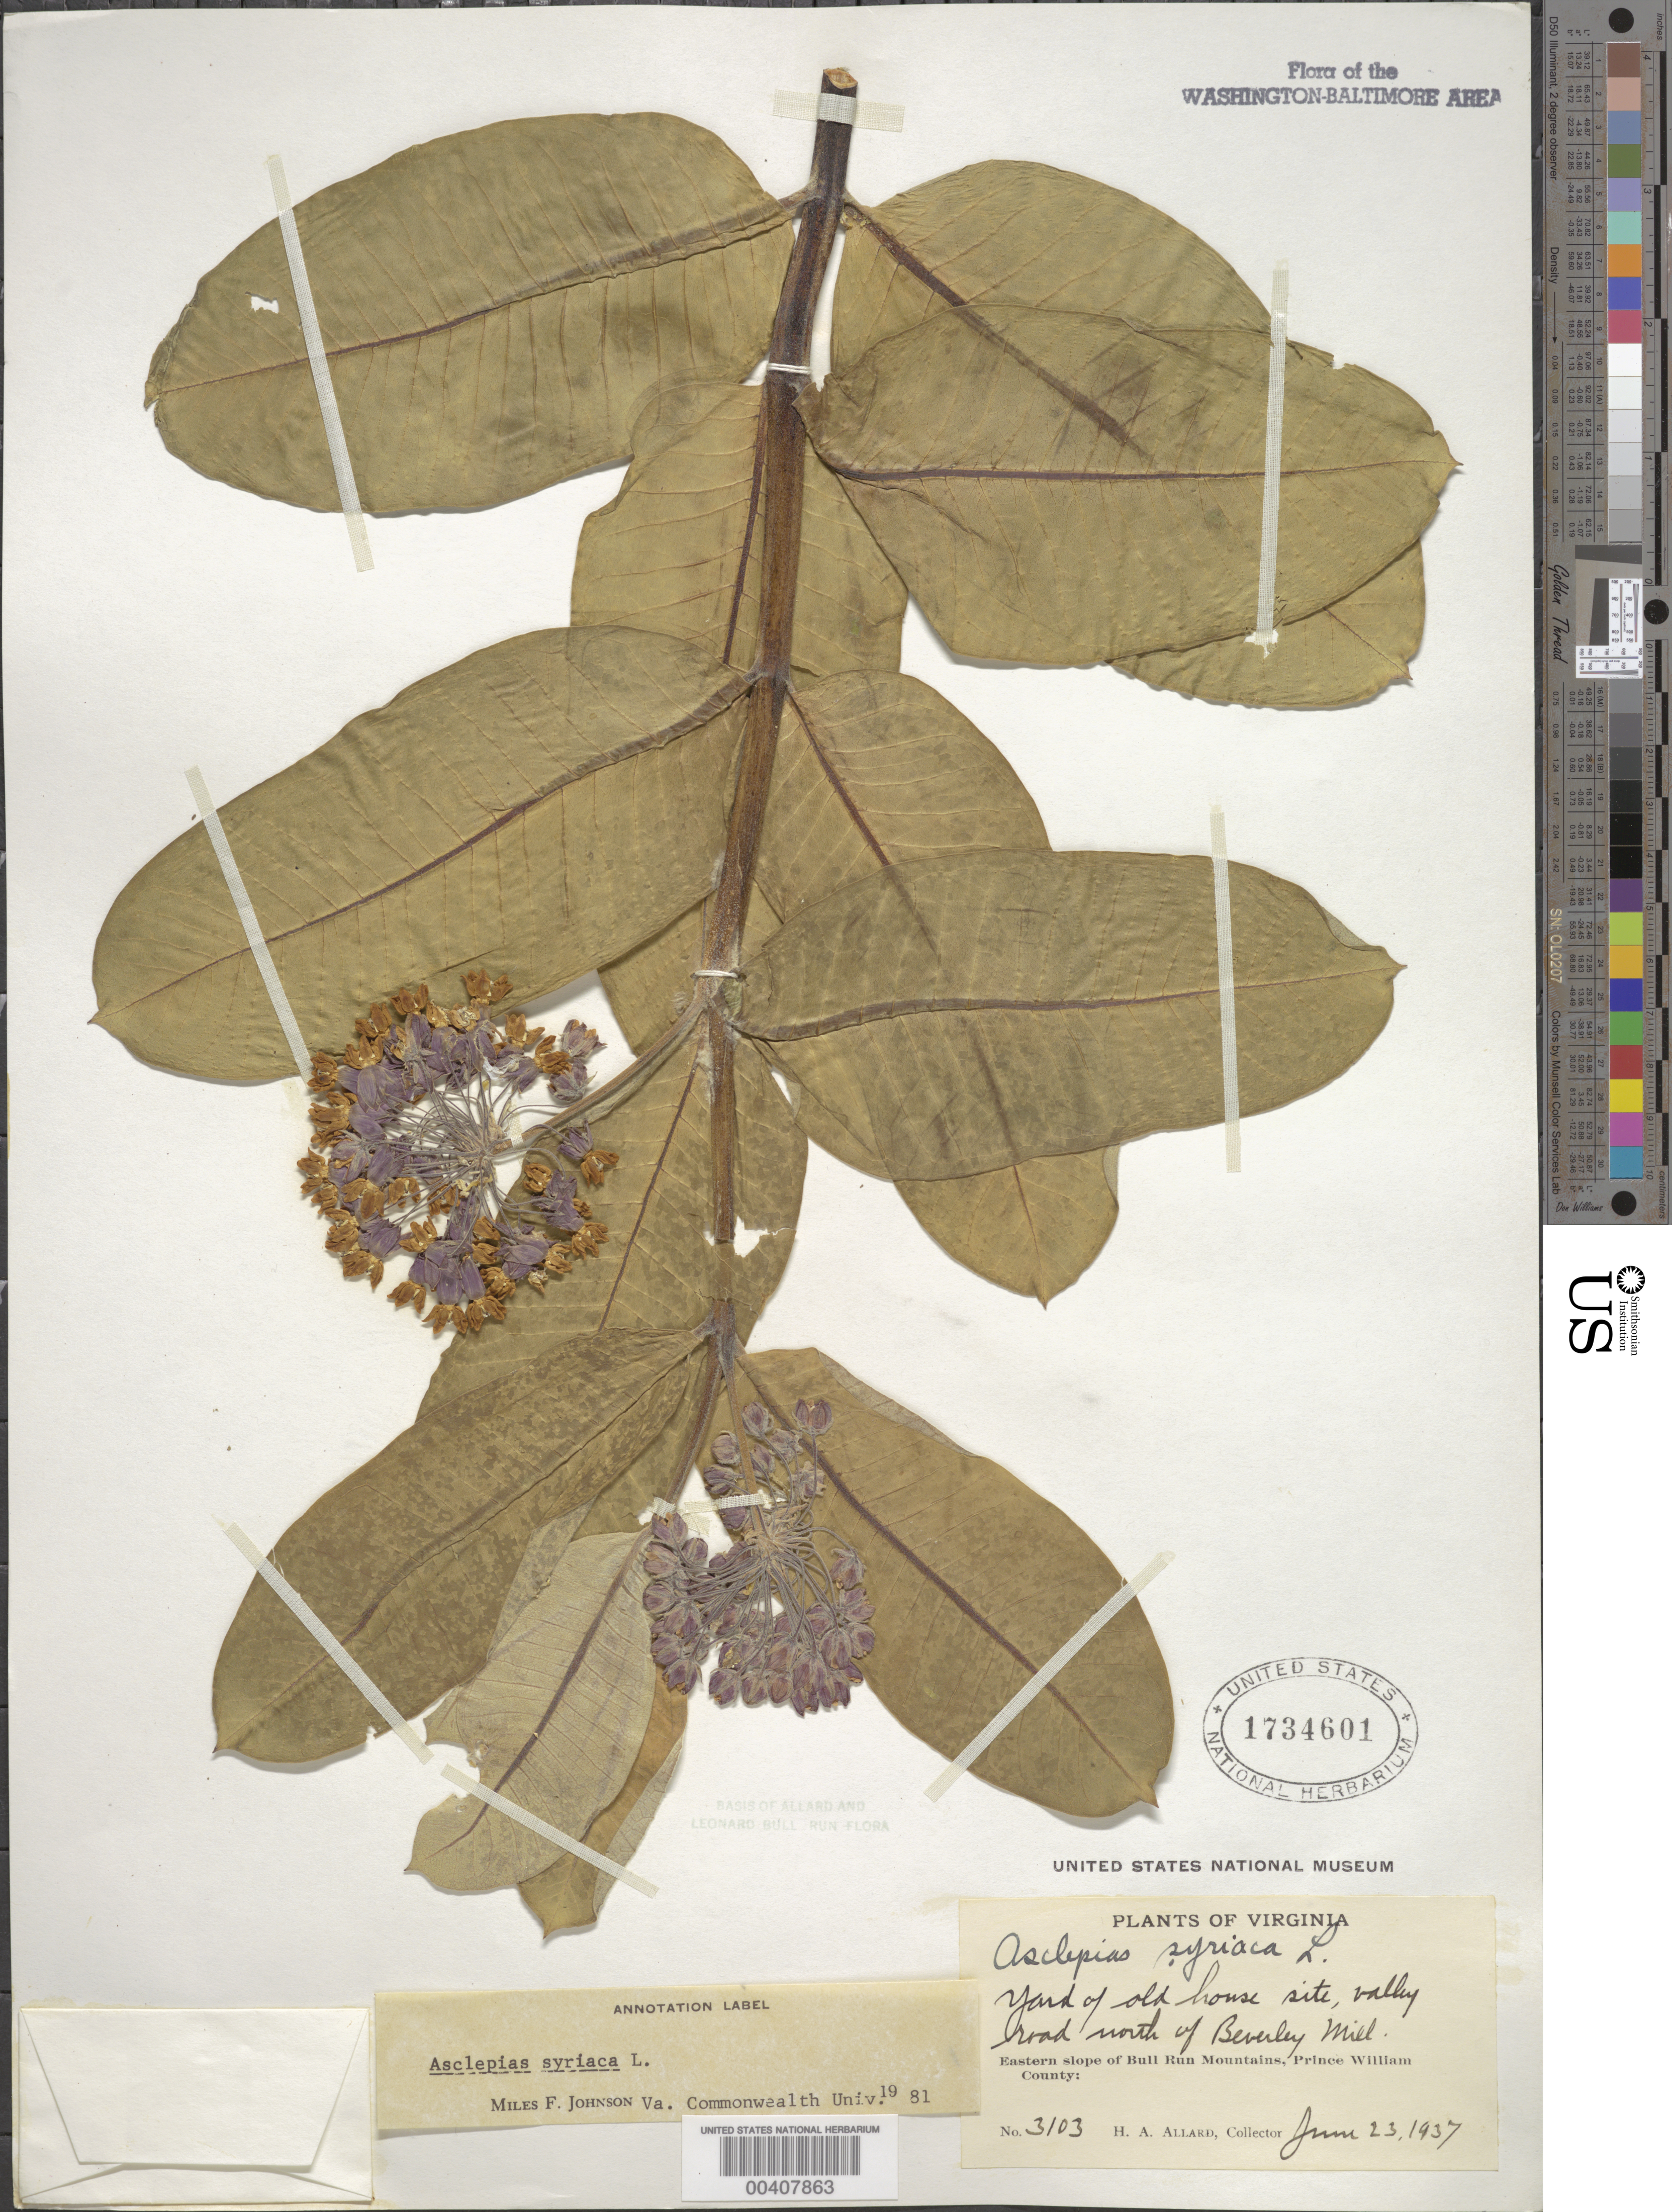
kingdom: Plantae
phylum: Tracheophyta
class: Magnoliopsida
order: Gentianales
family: Apocynaceae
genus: Asclepias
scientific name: Asclepias syriaca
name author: L.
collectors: H. A. Allard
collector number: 3103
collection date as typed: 23 Jun 1937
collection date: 1937-06-23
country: United States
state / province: Virginia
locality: North of Beverley Mill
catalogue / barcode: US 1734601